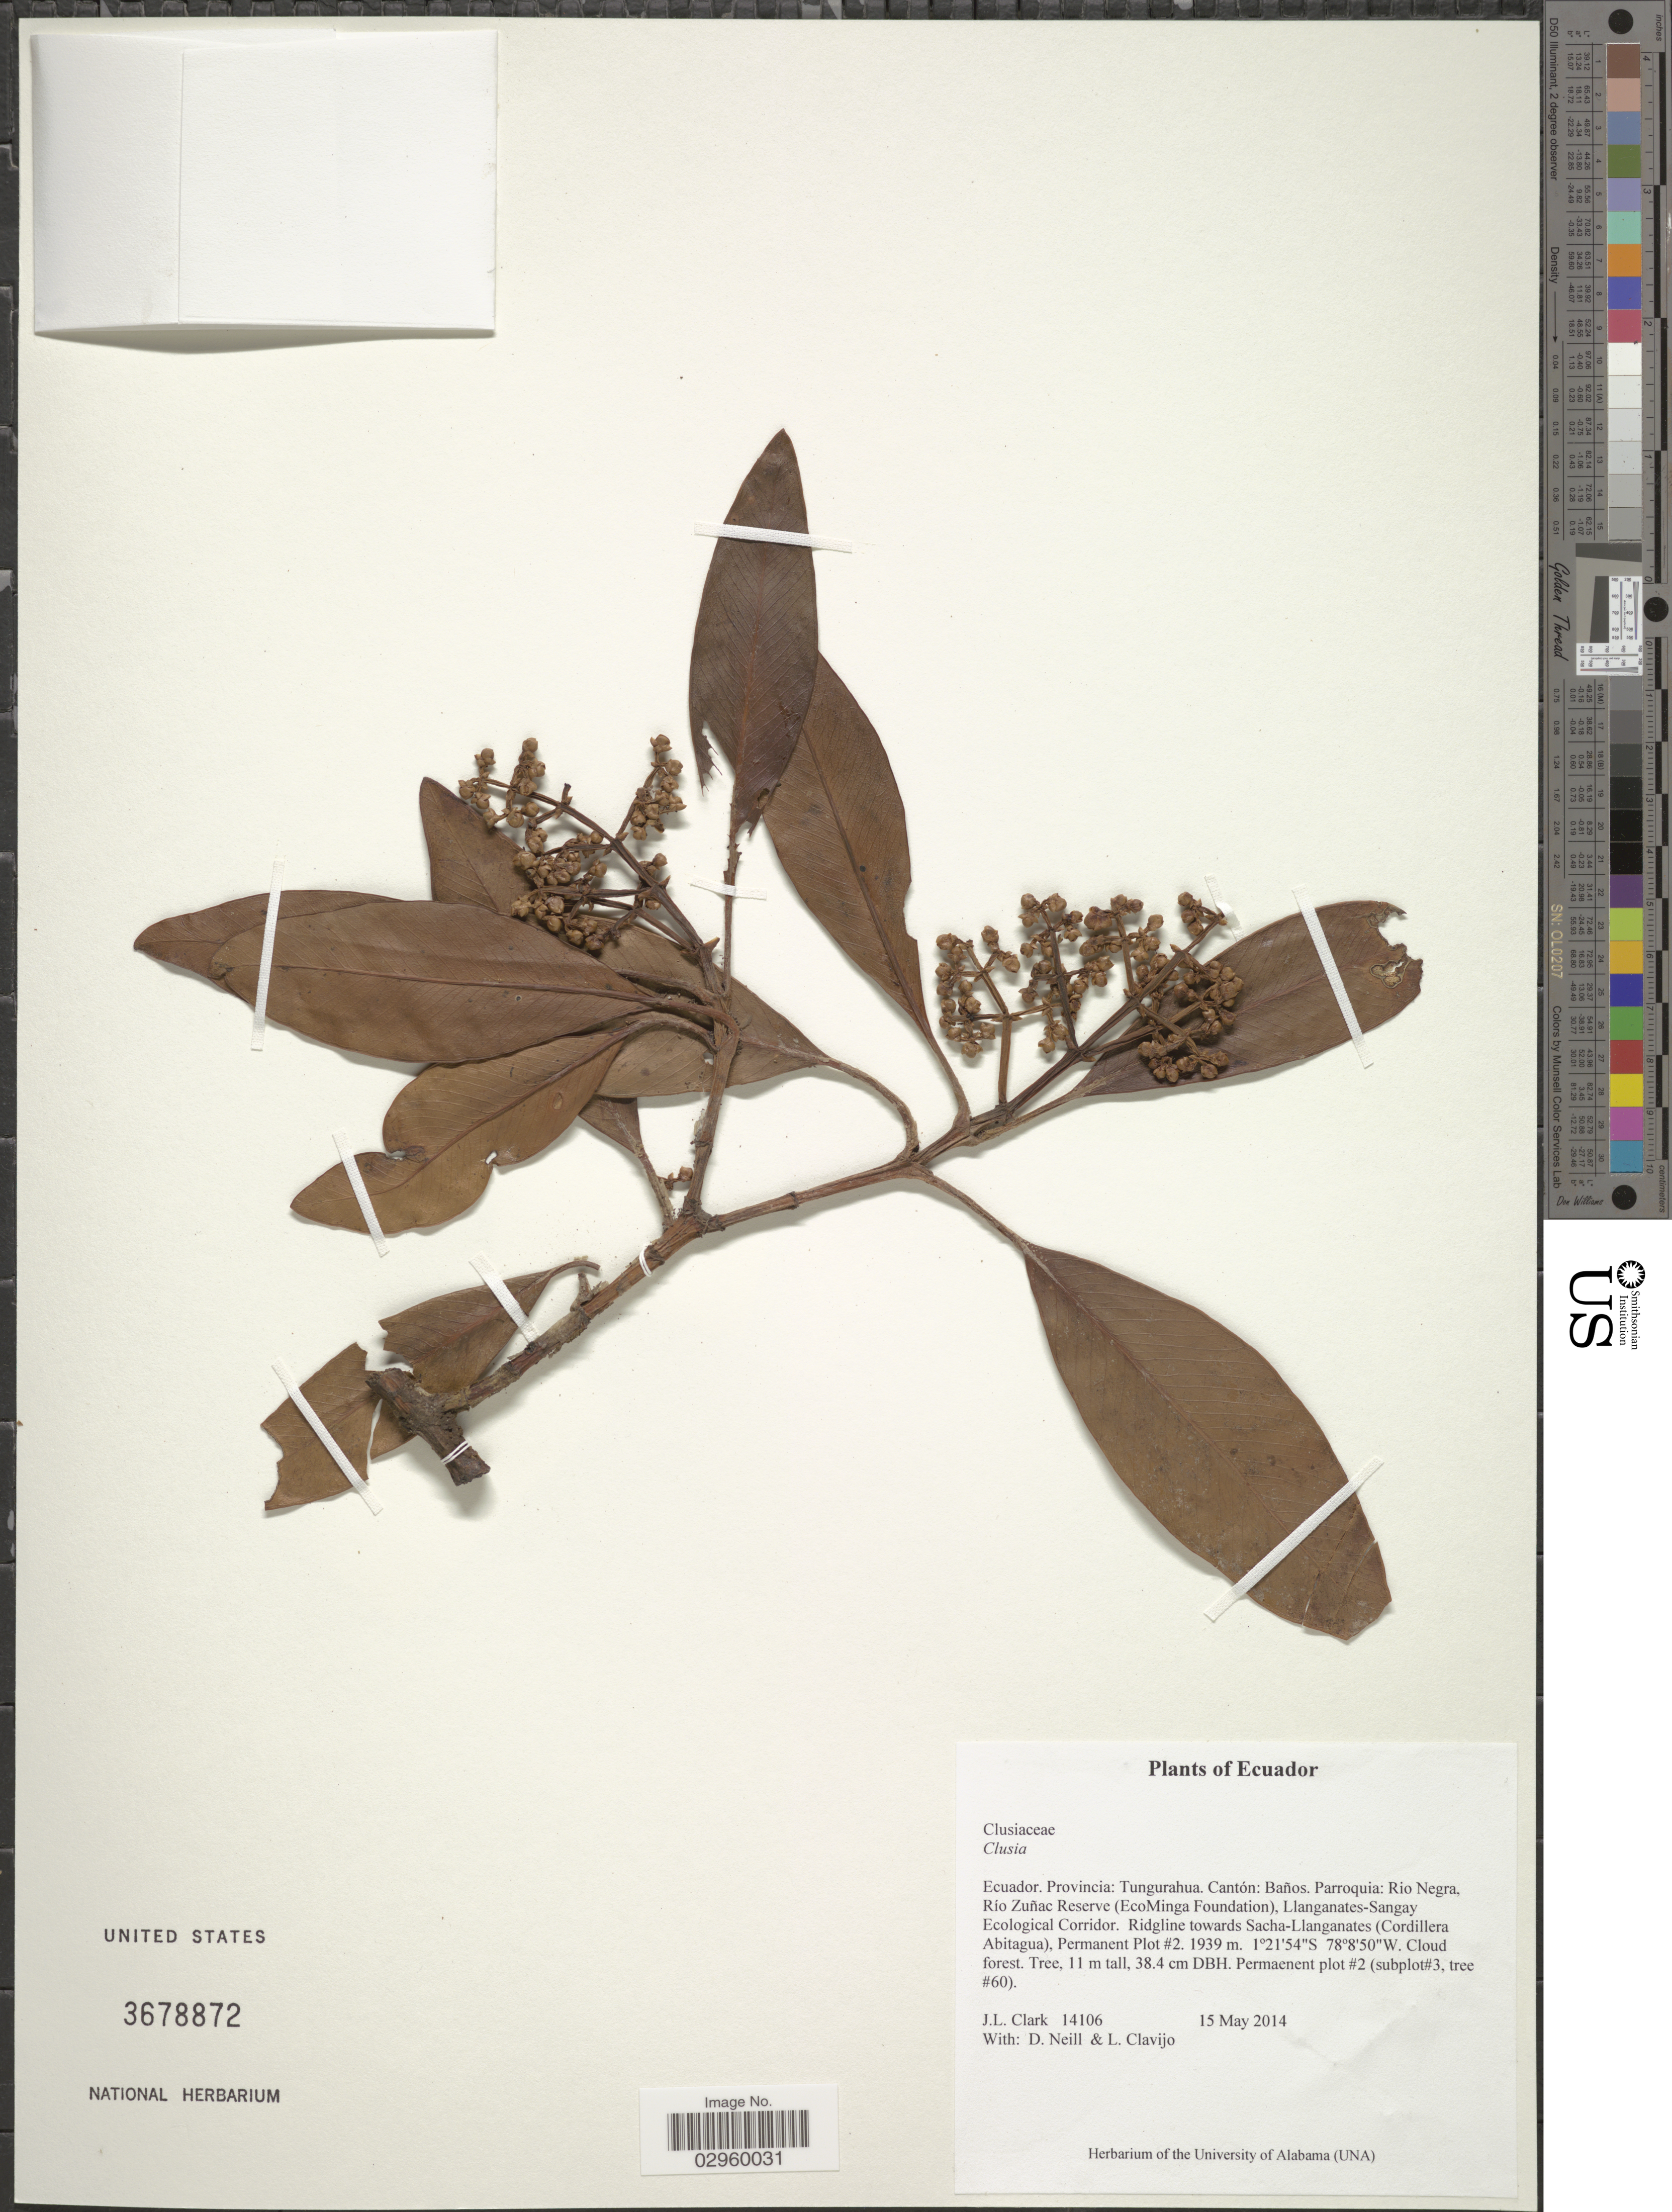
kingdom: Plantae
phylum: Tracheophyta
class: Magnoliopsida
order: Malpighiales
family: Clusiaceae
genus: Clusia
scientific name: Clusia sp.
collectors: J. L. Clark, D. Neill & L. Clavijo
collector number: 14106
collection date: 2014-05-15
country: Ecuador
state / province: Tungurahua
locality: Cantón: Baños, Parroquia: Rio Negra, Río Zuñac Reserve (EcoMinga Foundation), Llanganates-Sangay Ecological Corridor, Ridgeline towards Sacha-Llanganates (Cordillera Abitagua), Permanent Plot #2.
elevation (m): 1939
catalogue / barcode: US 3678872